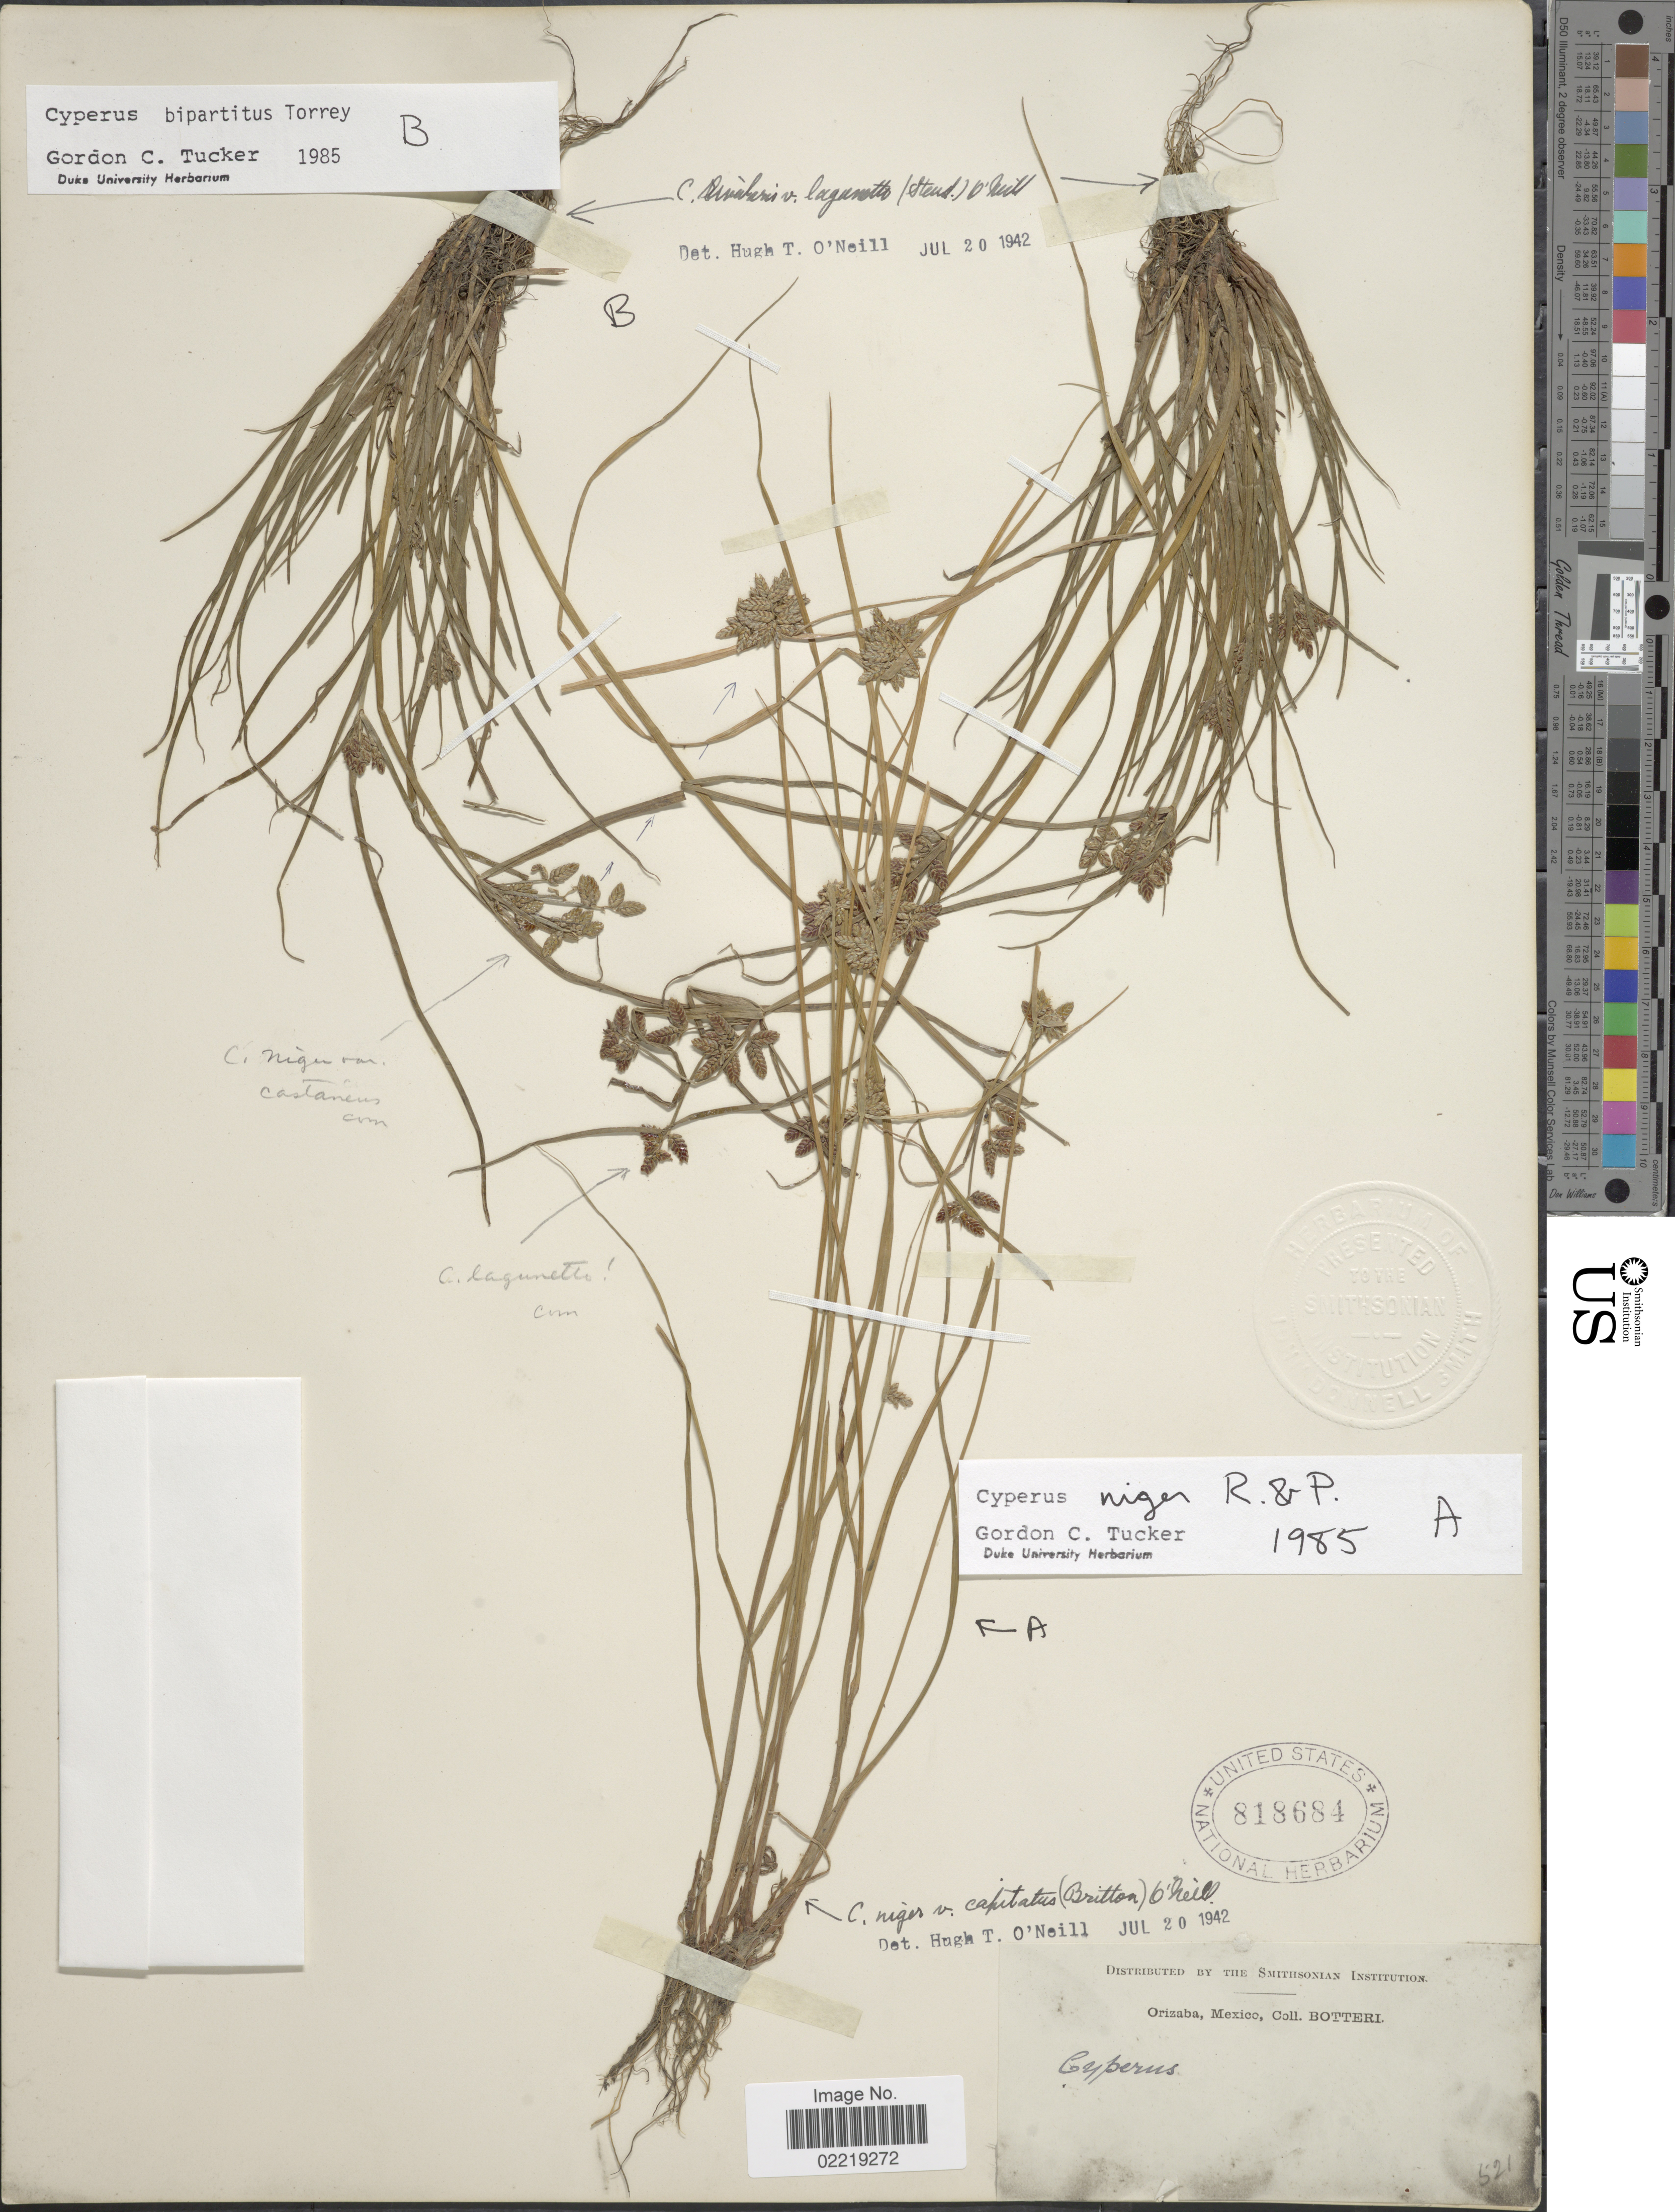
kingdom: Plantae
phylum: Tracheophyta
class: Liliopsida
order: Poales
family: Cyperaceae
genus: Cyperus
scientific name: Cyperus niger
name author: Ruiz & Pav.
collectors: -. Botteri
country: Mexico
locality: Orizaba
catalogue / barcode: US 818684